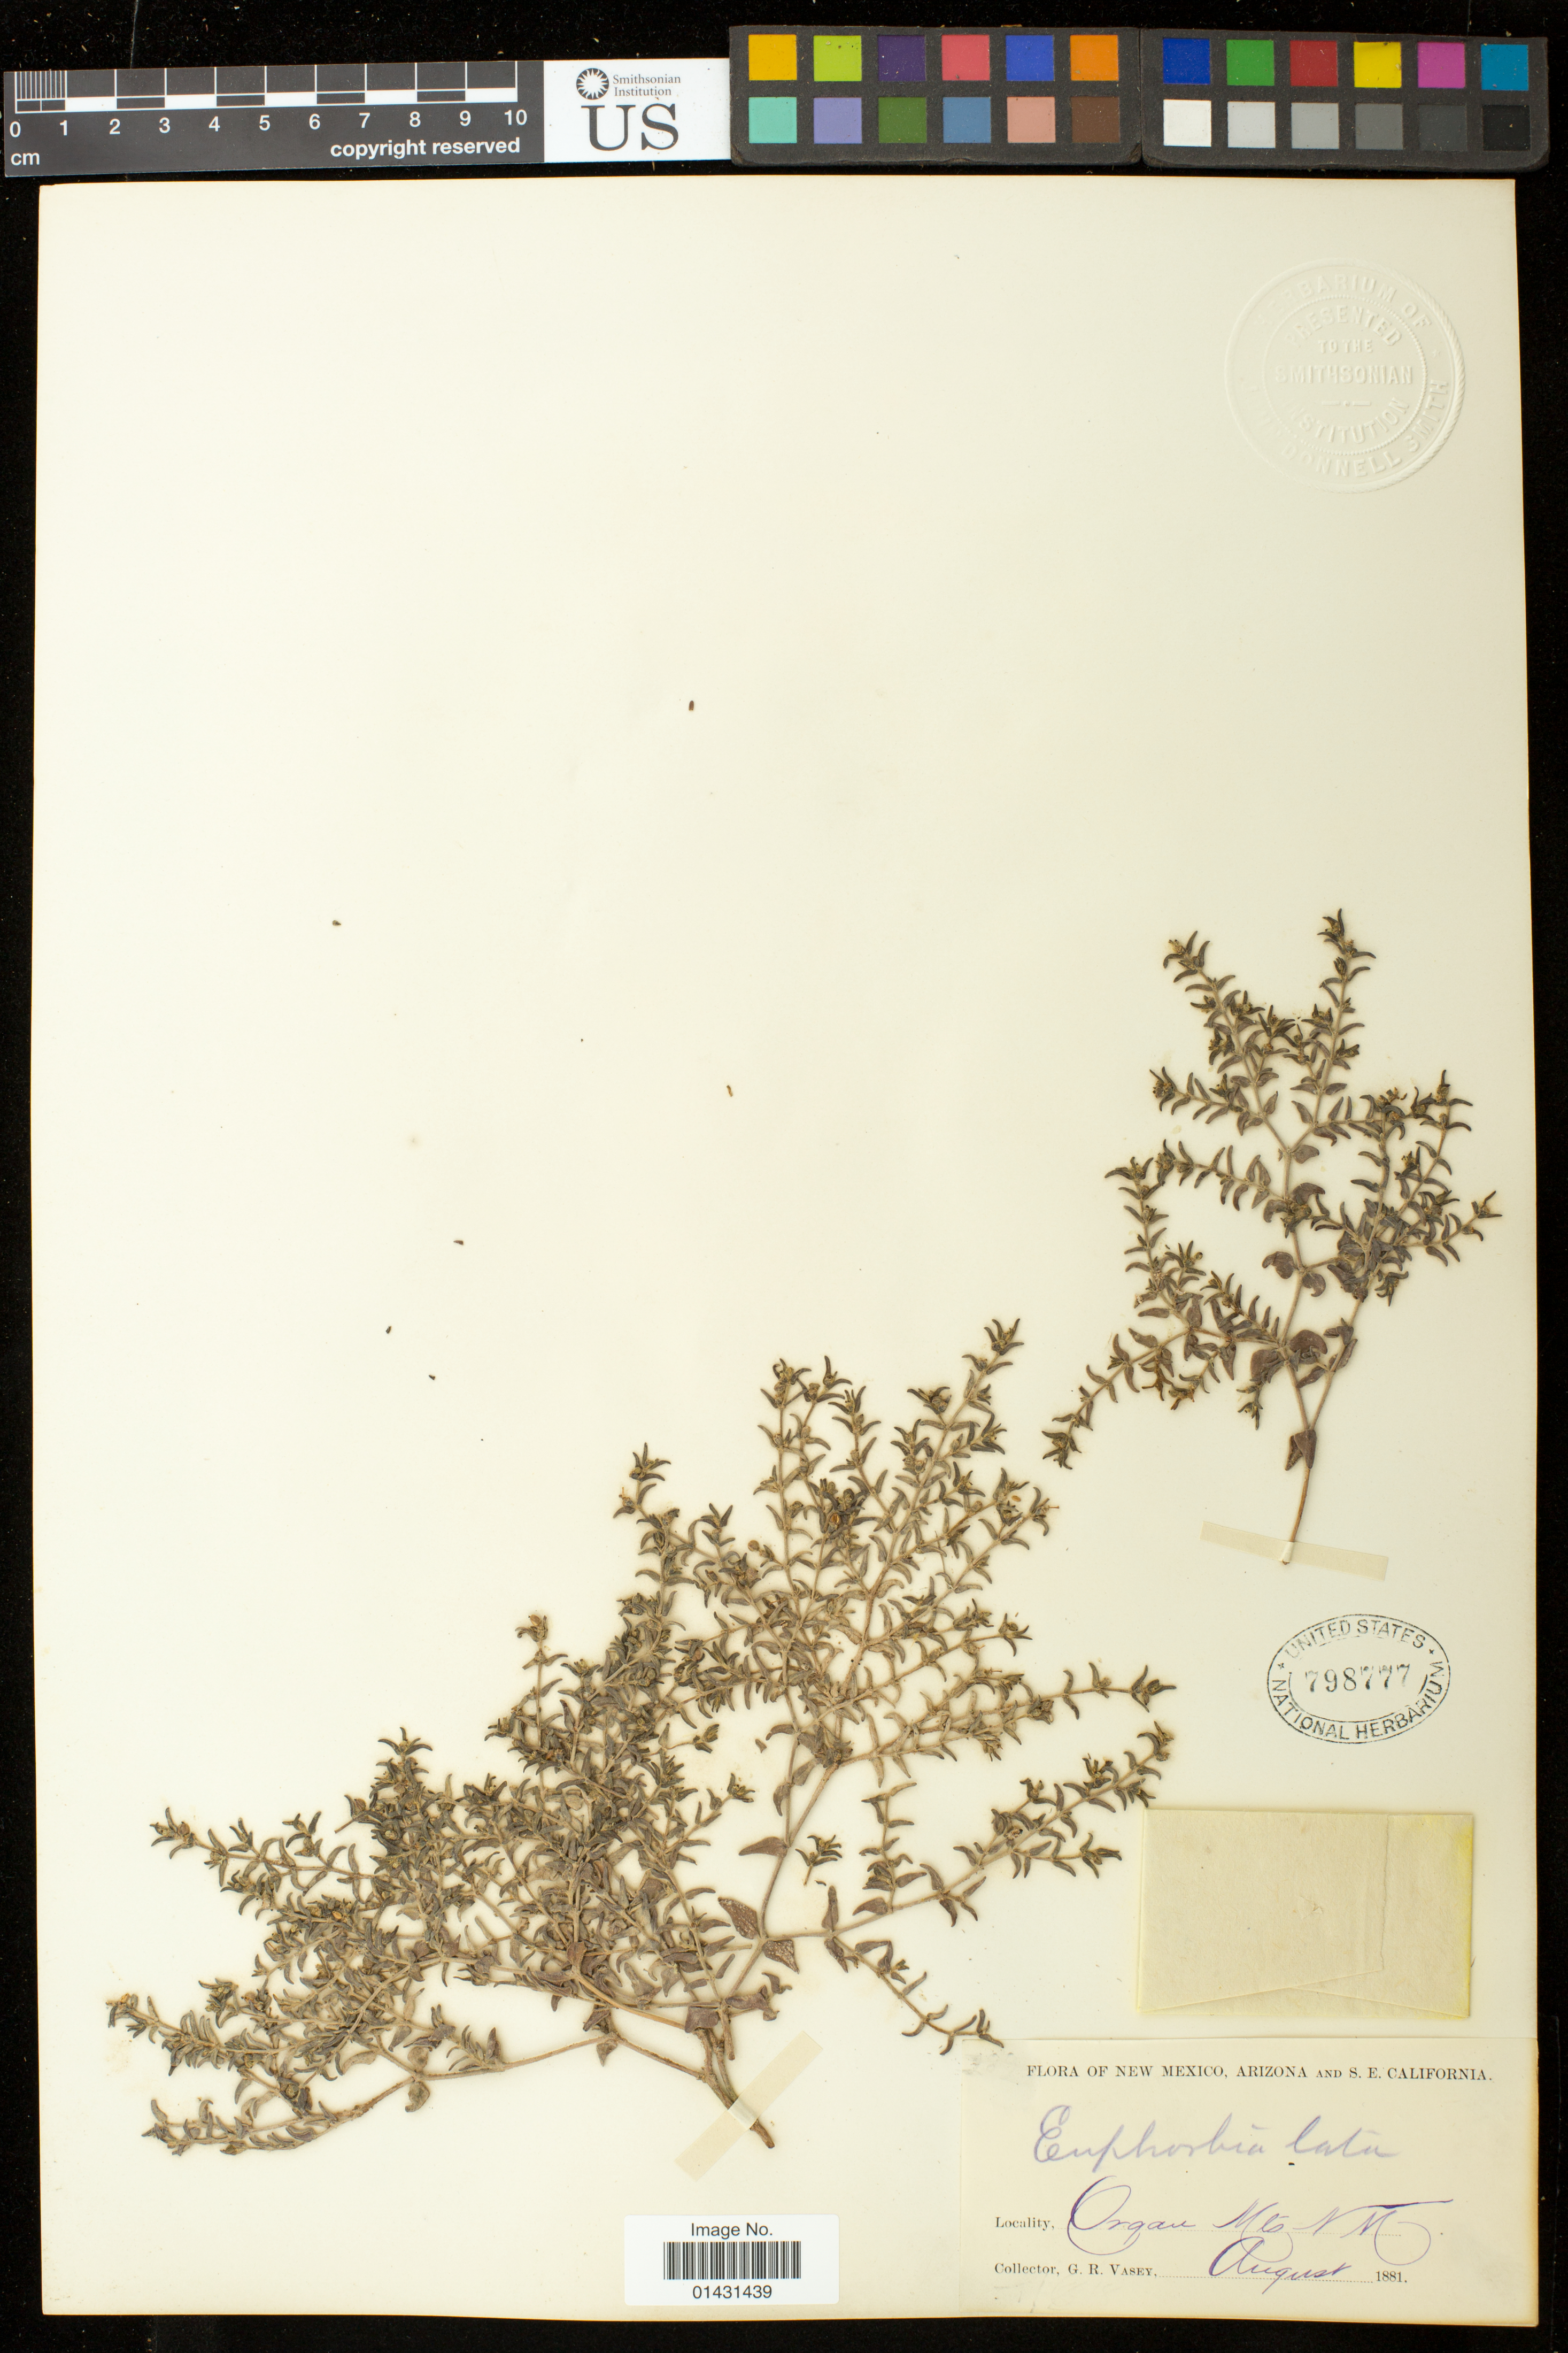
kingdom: Plantae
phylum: Tracheophyta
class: Magnoliopsida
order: Malpighiales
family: Euphorbiaceae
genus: Euphorbia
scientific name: Euphorbia laxa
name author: Drake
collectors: G. R. Vasey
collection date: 1881-08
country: United States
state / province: New Mexico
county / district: Doña Ana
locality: Organ Mts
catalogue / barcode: US 798777